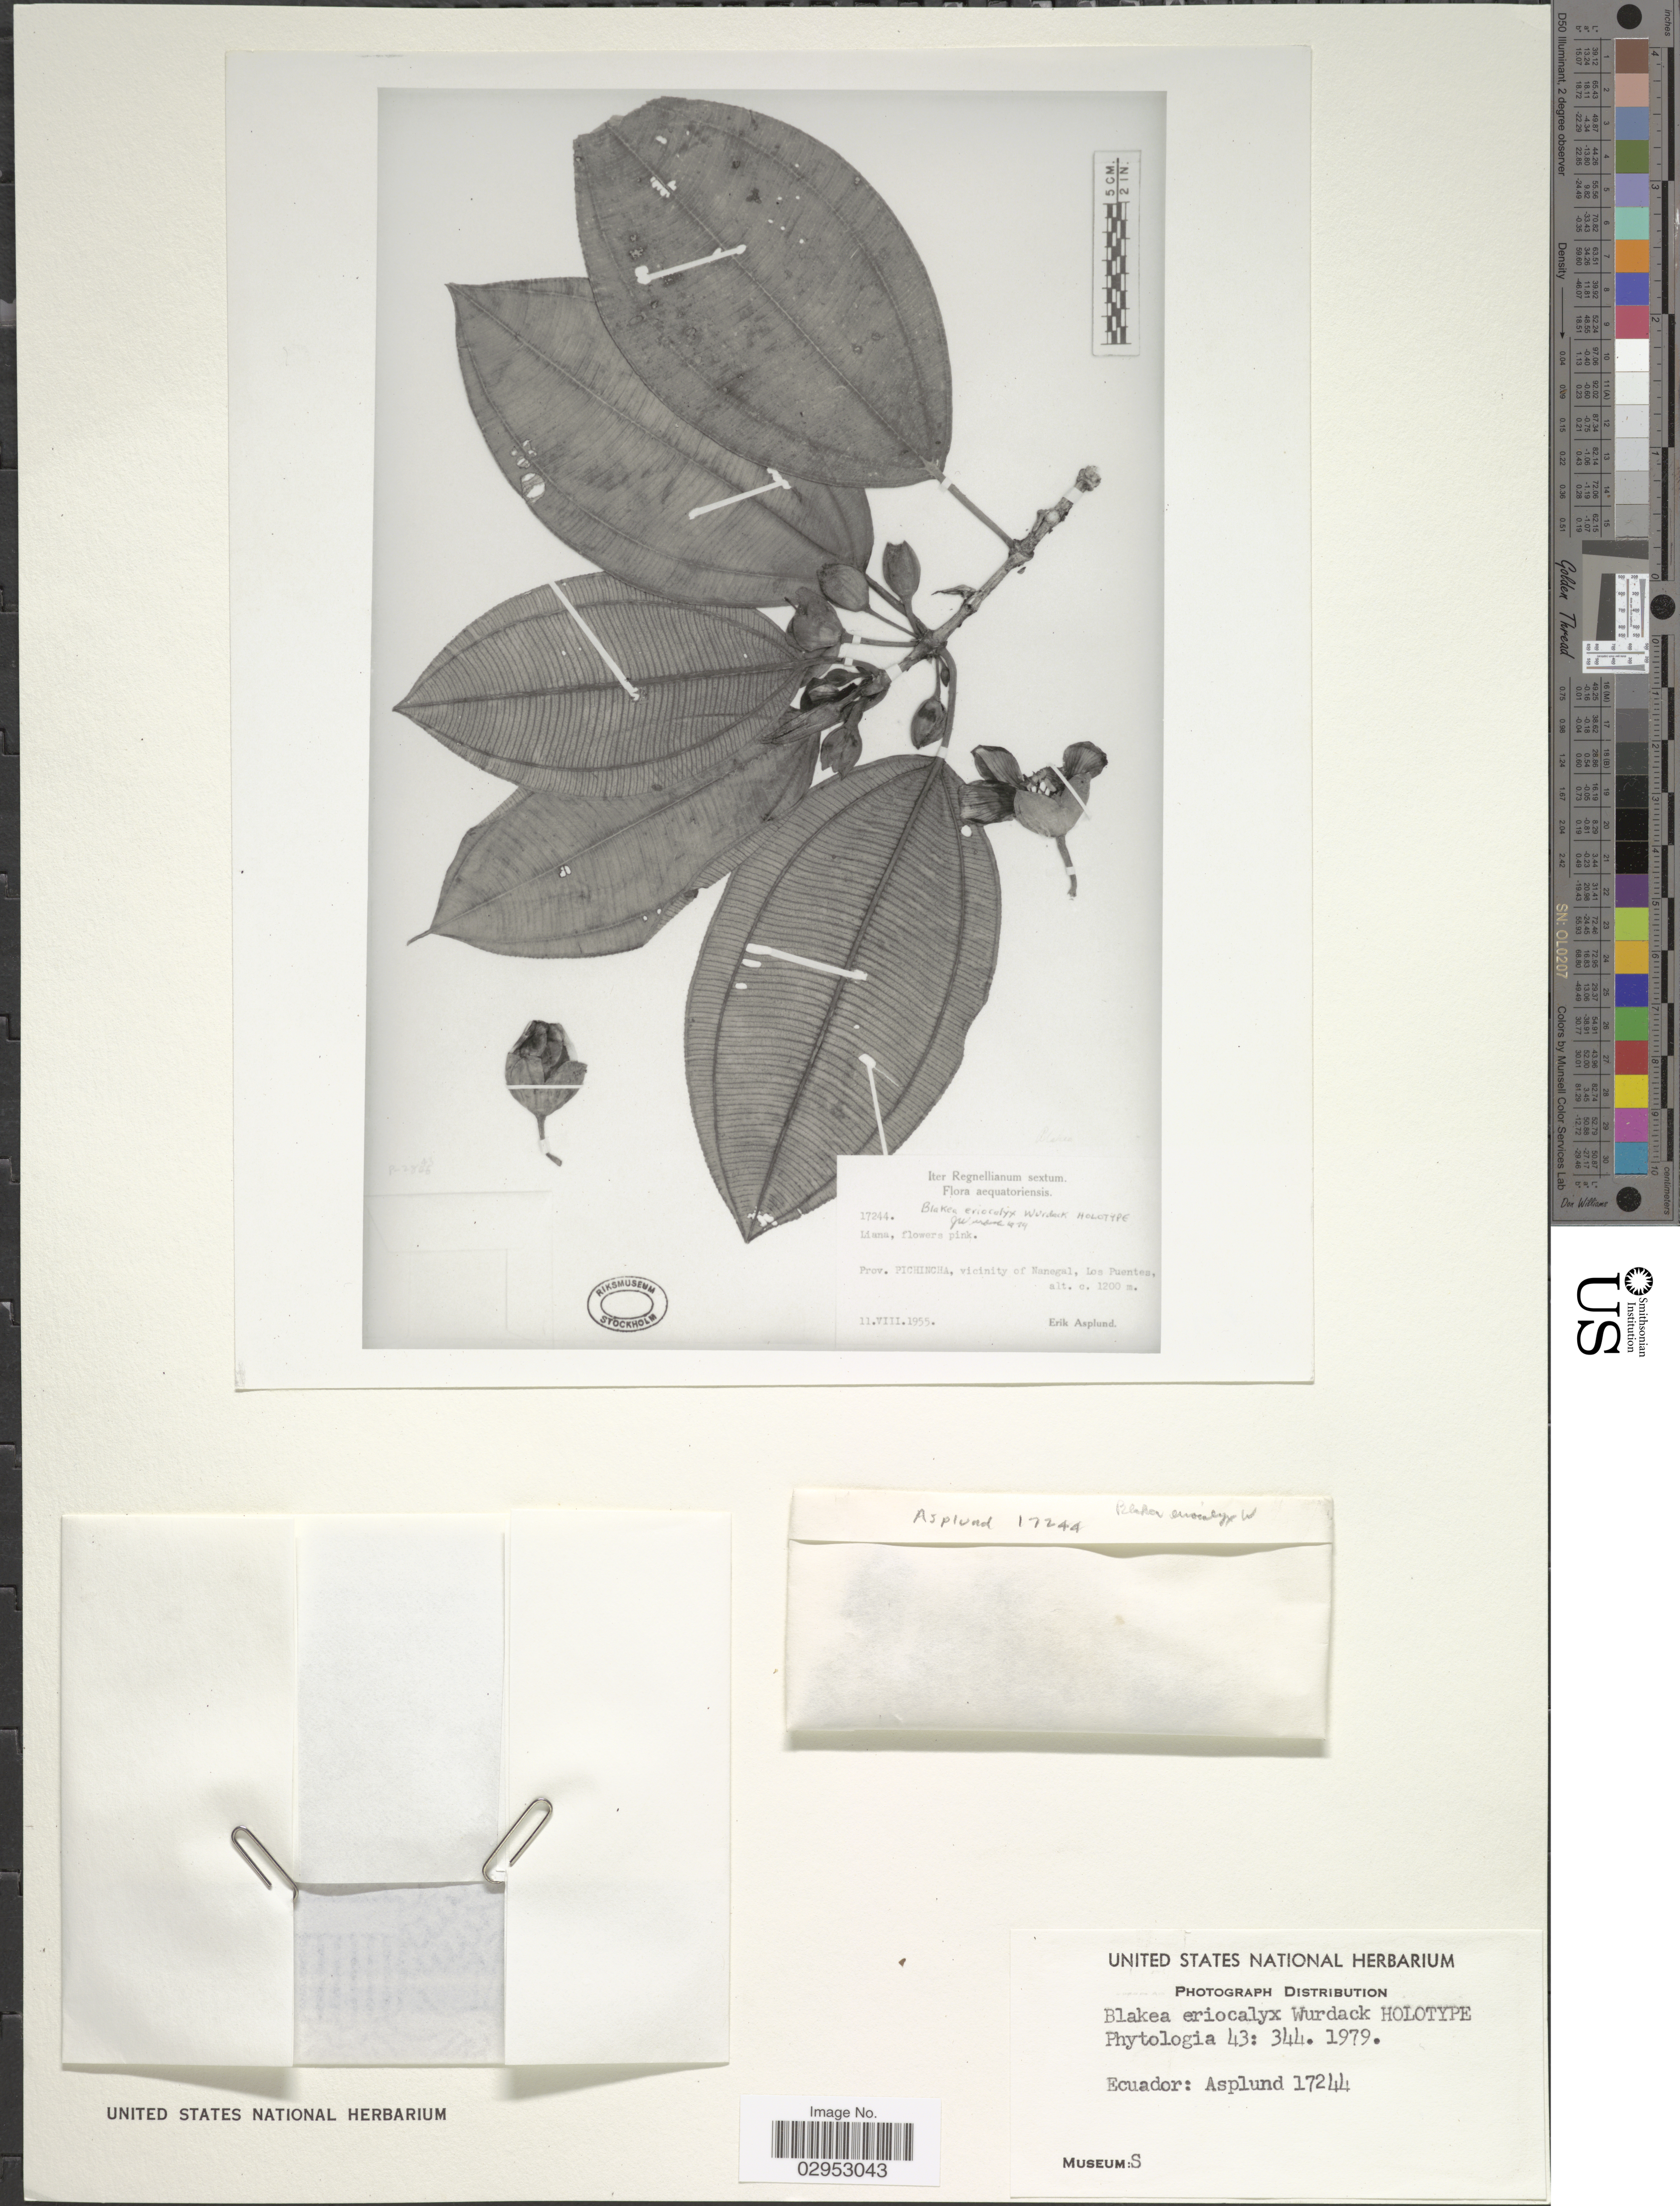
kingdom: Plantae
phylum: Tracheophyta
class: Magnoliopsida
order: Myrtales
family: Melastomataceae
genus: Blakea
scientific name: Blakea eriocalyx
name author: Wurdack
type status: Isotype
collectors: E. Asplund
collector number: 17244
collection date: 1955-08-11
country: Ecuador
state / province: Pichincha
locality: Vicinity of Nanegal, Los Puentes.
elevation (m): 1200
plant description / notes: Photograph and fragmentary material of (holo) type specimen ex herb. S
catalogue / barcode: US 3726767